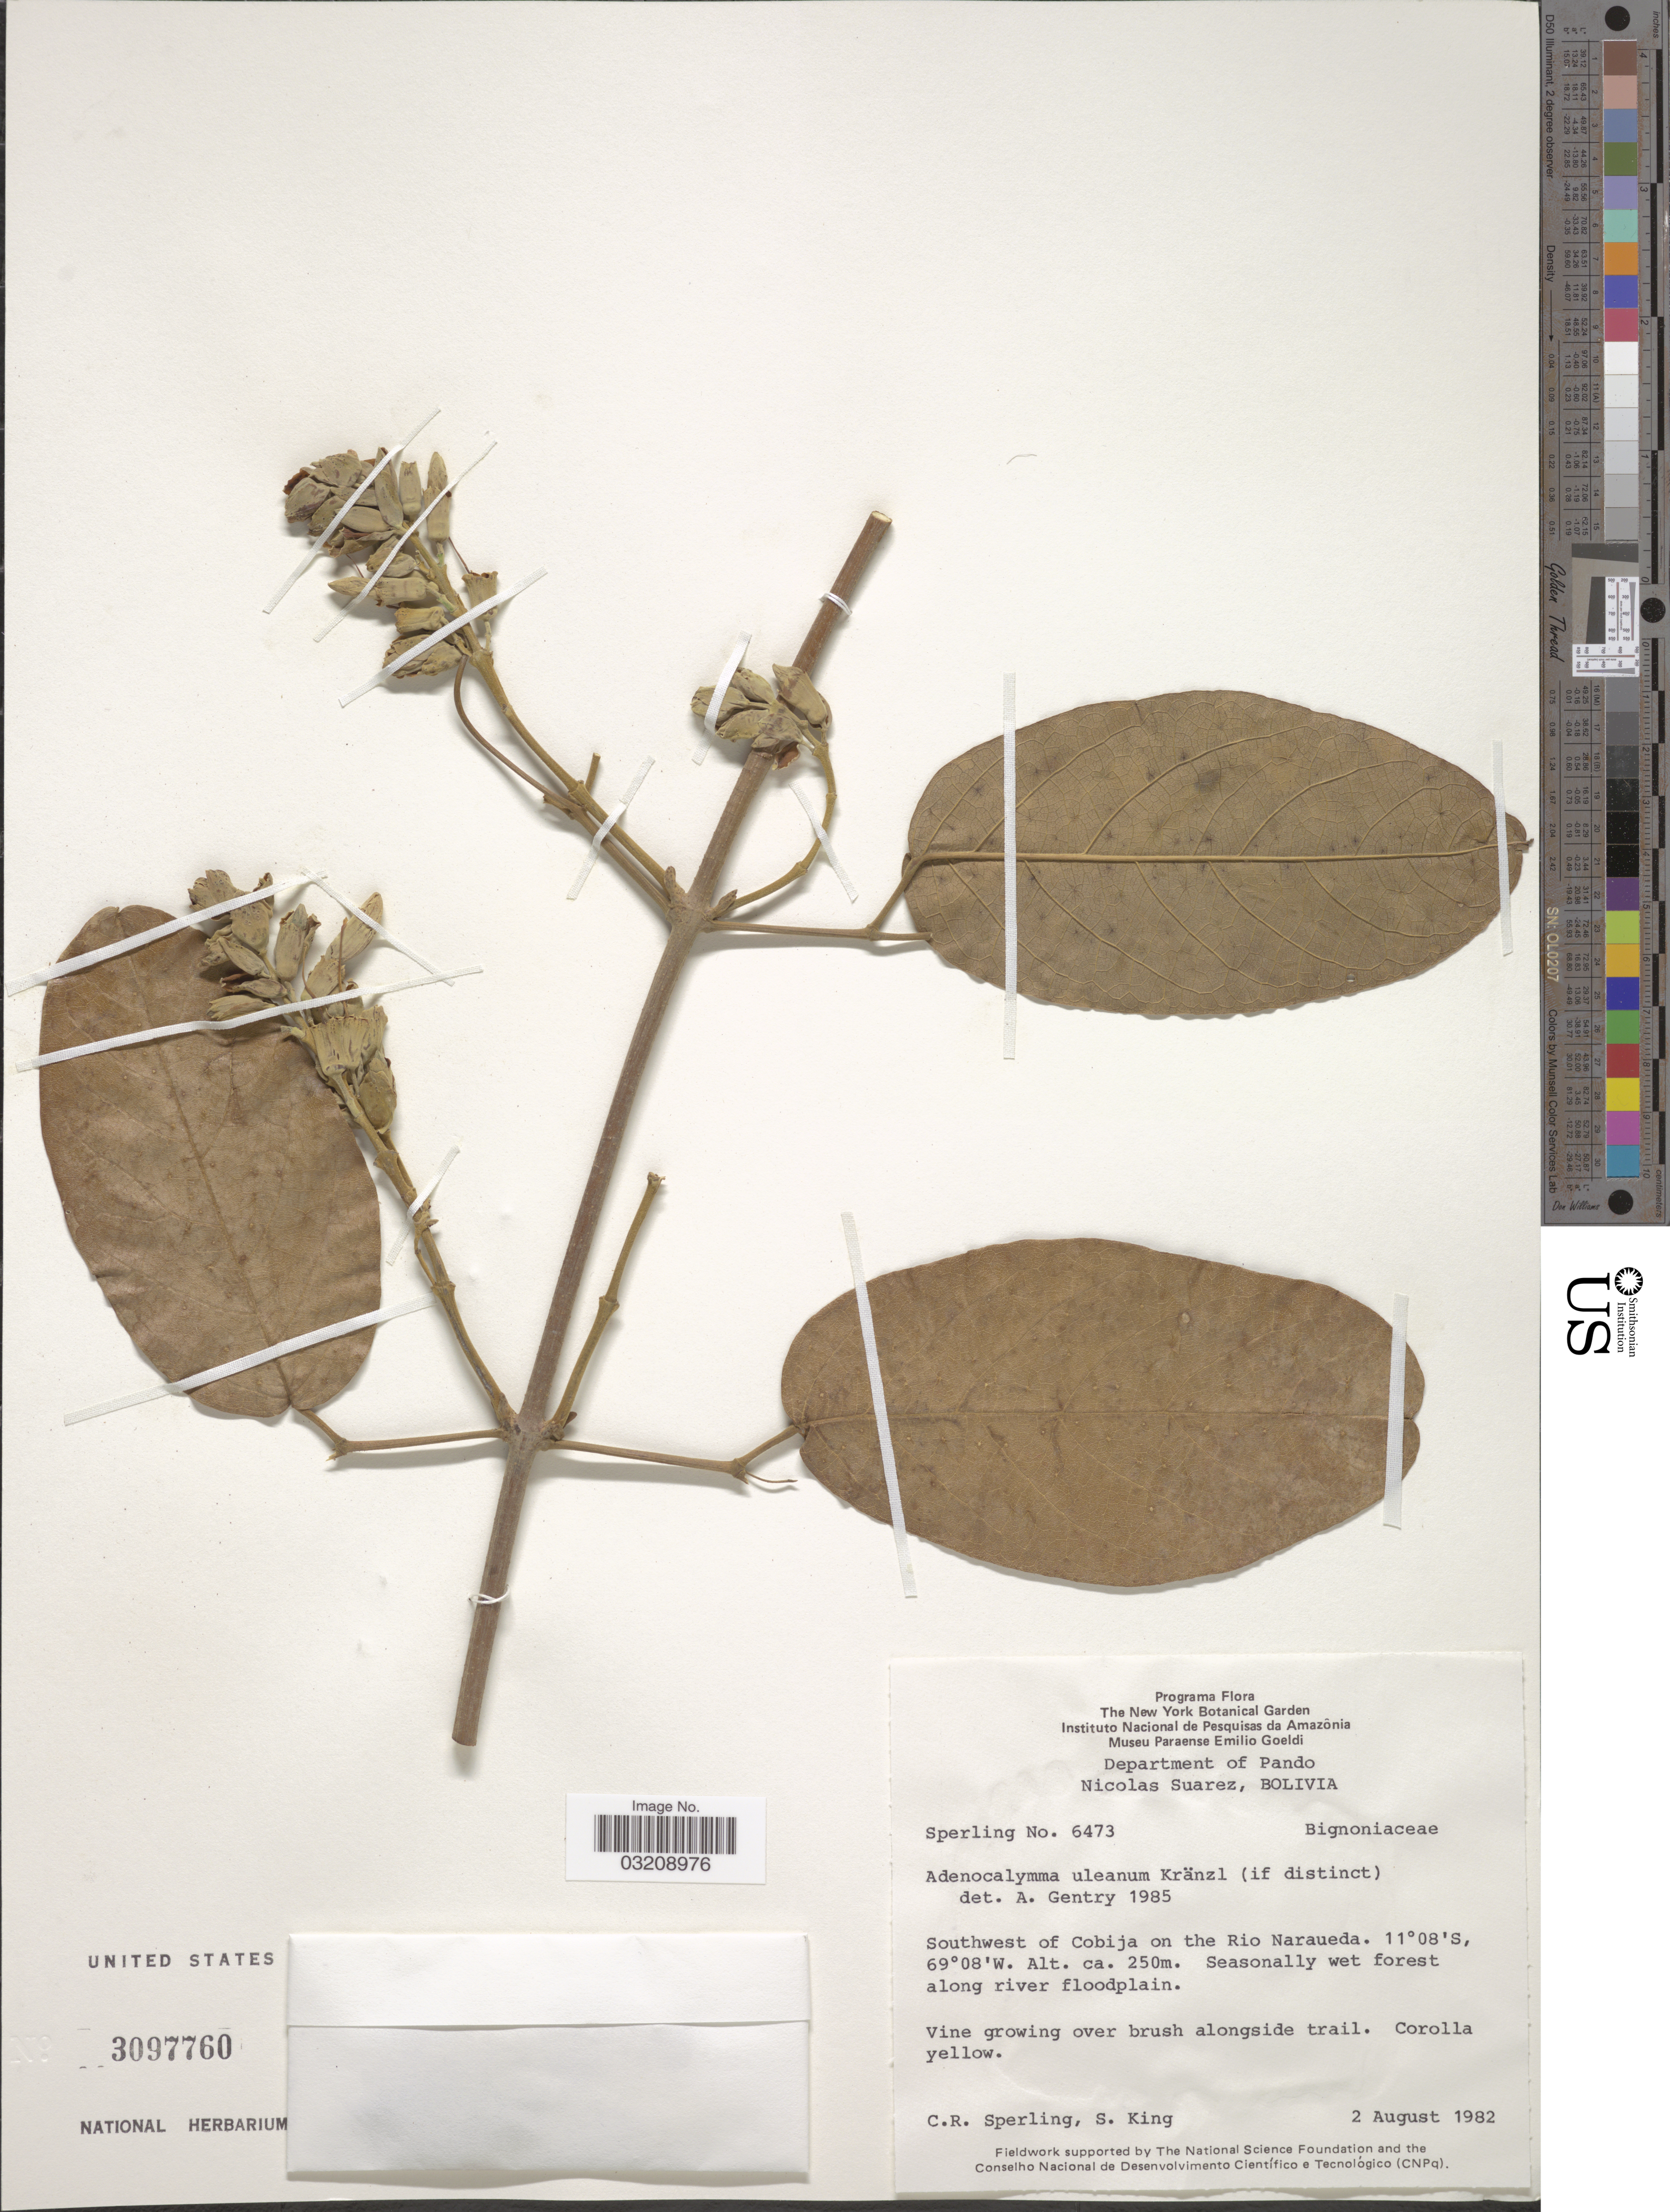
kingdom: Plantae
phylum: Tracheophyta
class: Magnoliopsida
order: Lamiales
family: Bignoniaceae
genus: Adenocalymma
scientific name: Adenocalymma uleanum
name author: Kraenzl.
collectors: C. R. Sperling & S. King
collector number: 6473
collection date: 1982-08-02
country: Bolivia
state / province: Pando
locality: Department of Pando. Nicolas Suarez. Southwest Cobija on the Rio Naraueda.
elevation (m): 250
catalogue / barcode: US 3097760